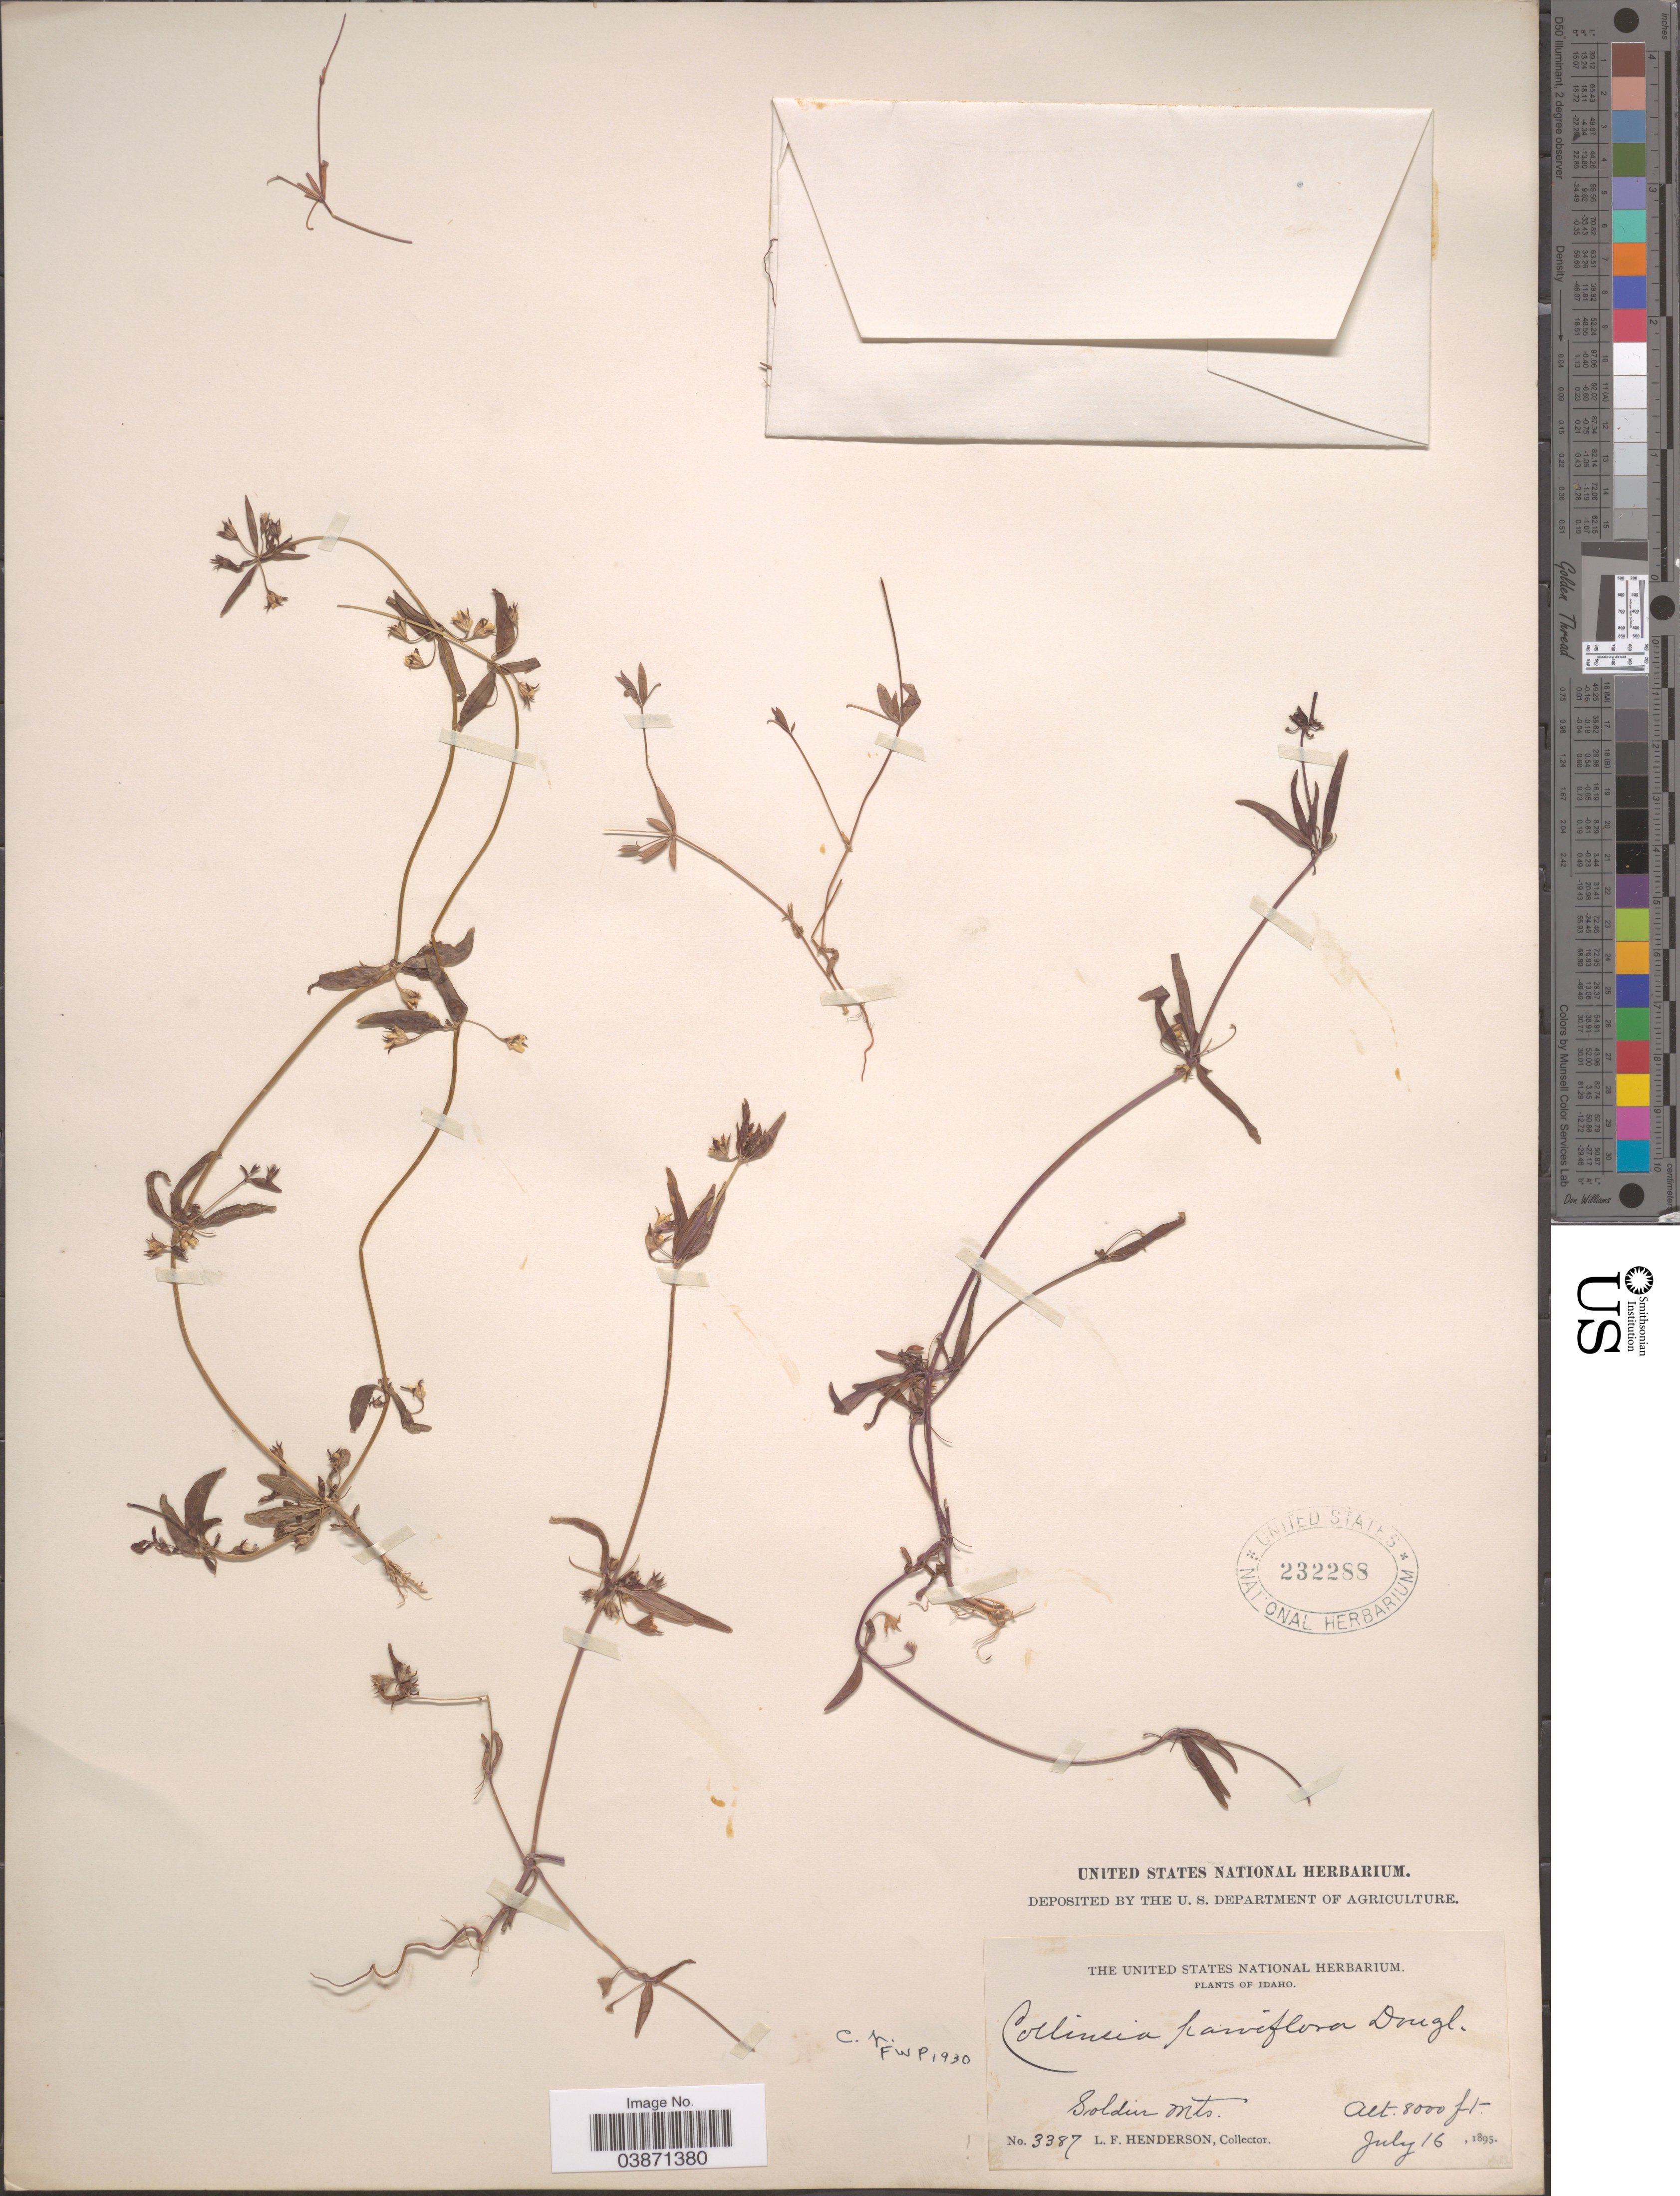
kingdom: Plantae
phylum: Tracheophyta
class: Magnoliopsida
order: Lamiales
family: Plantaginaceae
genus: Collinsia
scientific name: Collinsia parviflora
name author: Douglas ex Lindl.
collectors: L. Henderson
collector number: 3387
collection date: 1895-07-16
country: United States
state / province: Idaho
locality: Soldier Mts.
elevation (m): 2438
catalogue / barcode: US 232288